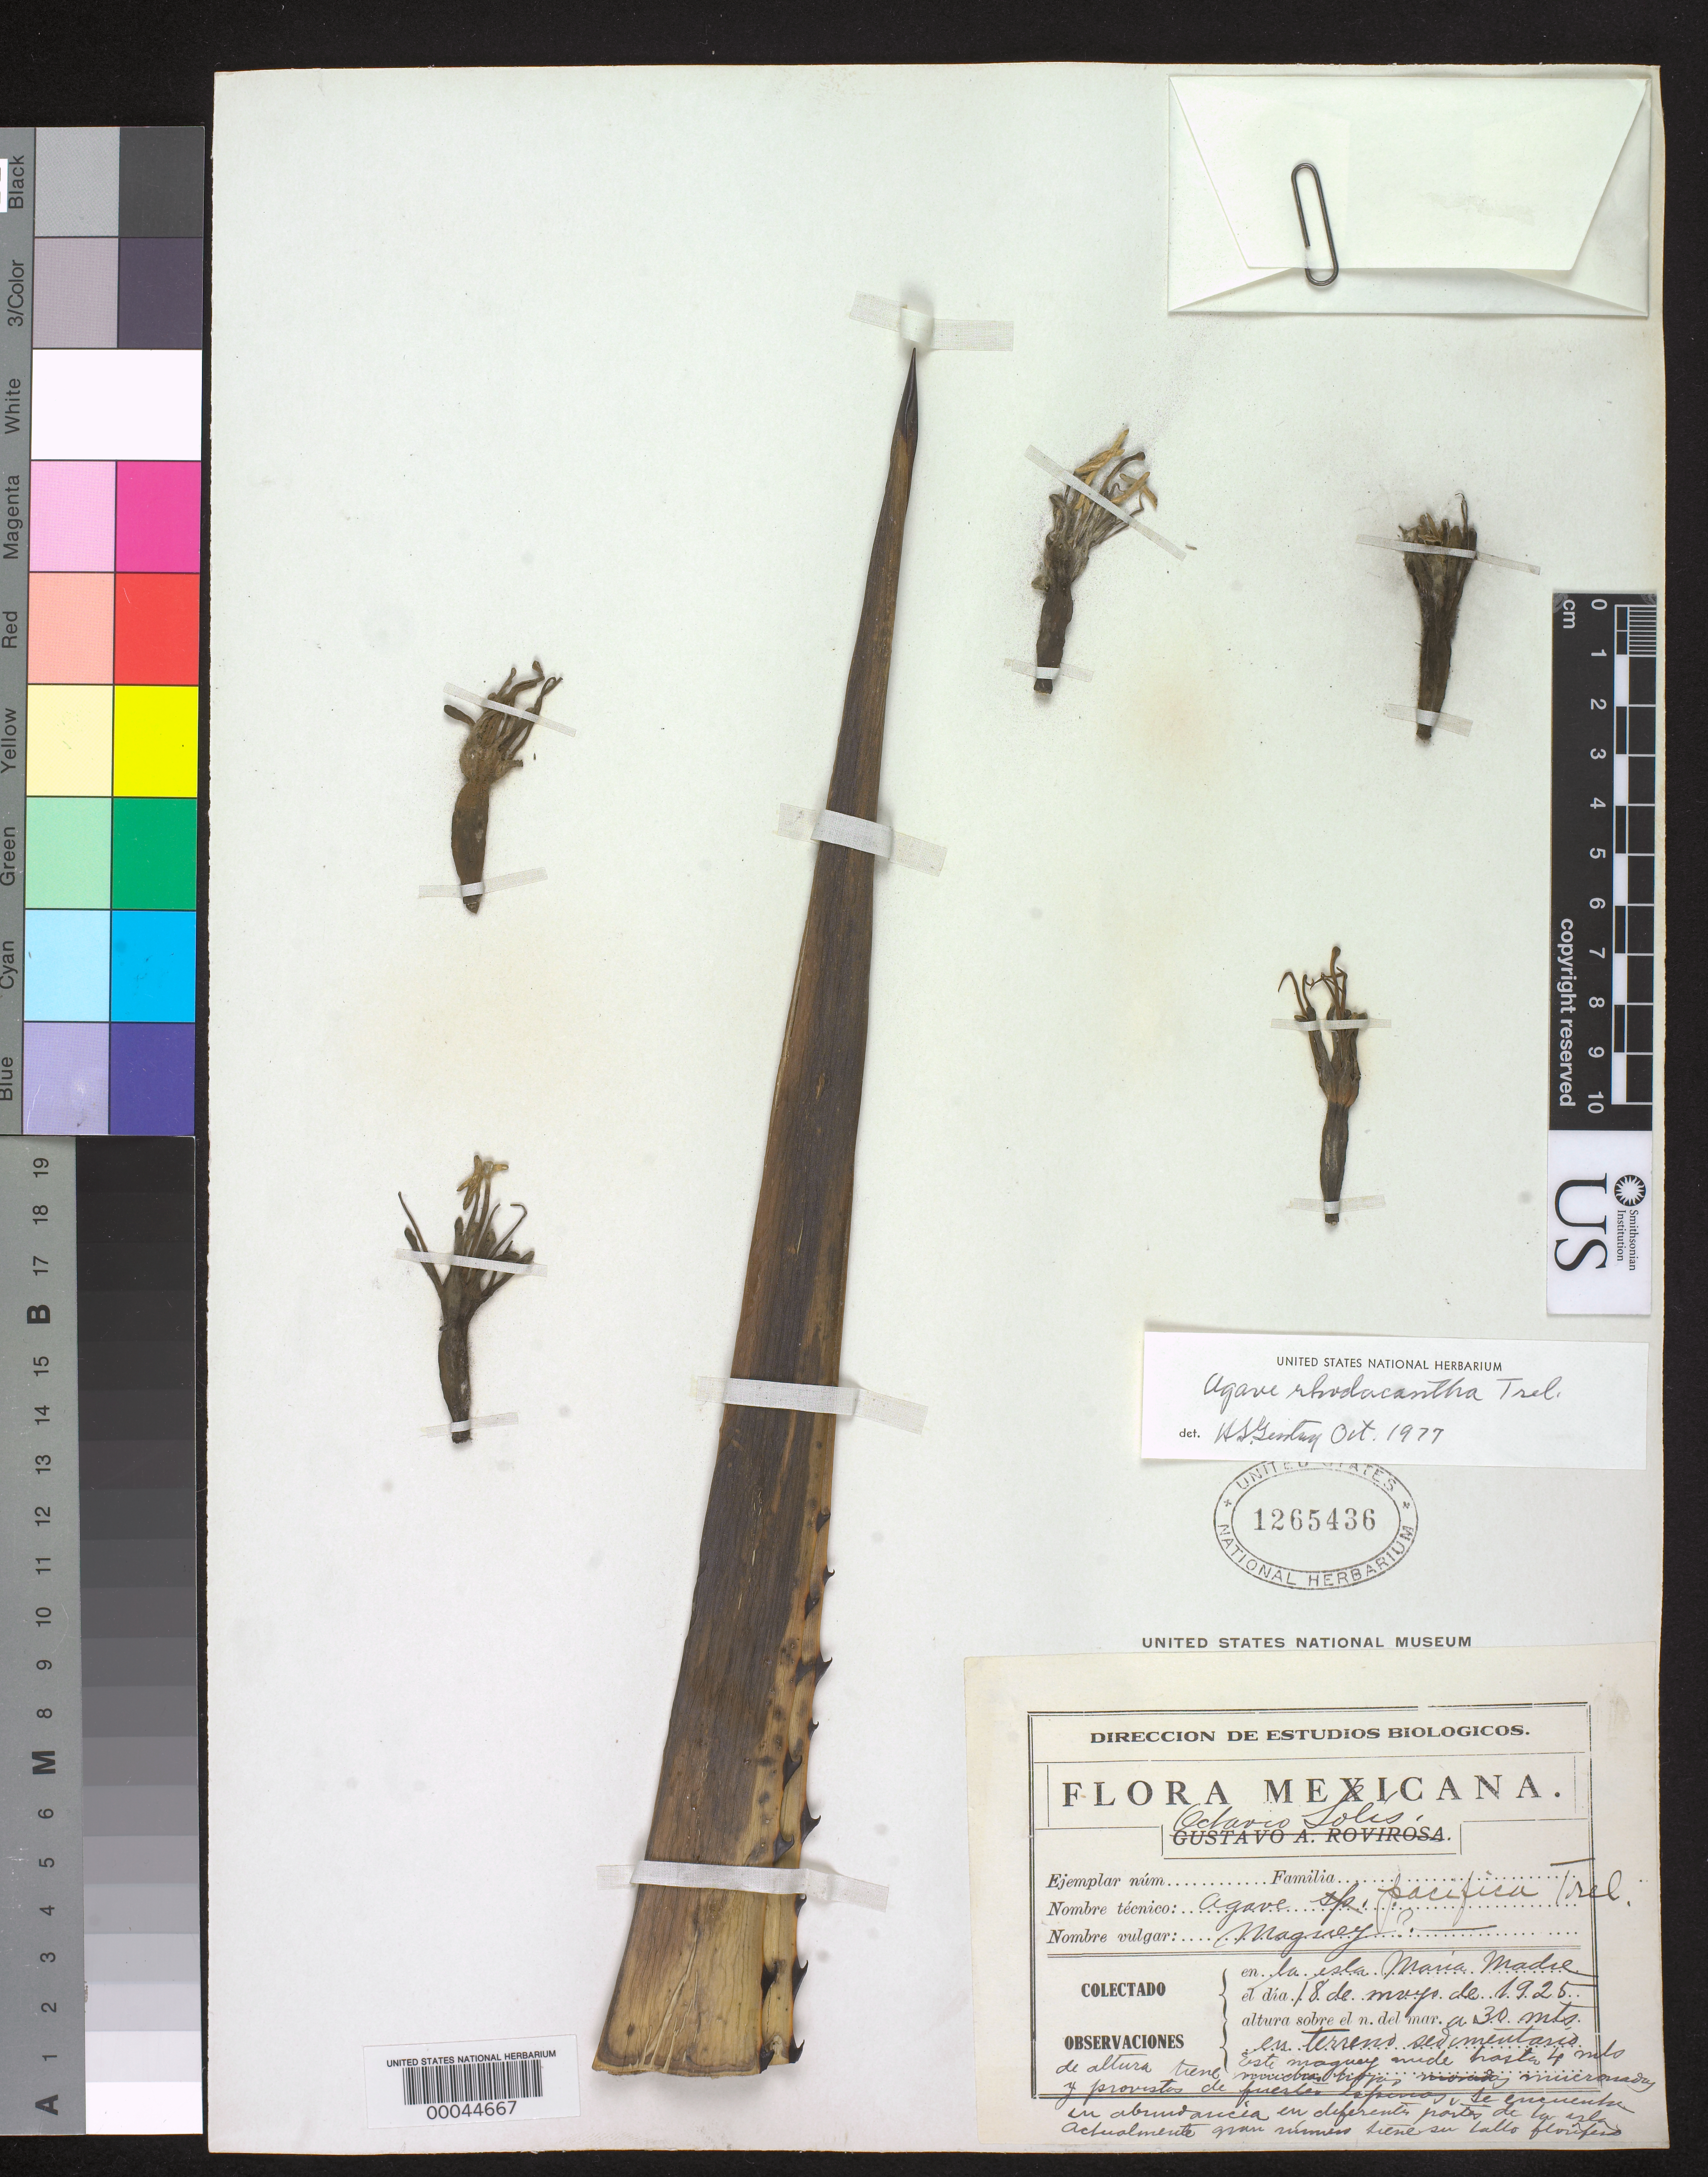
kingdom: Plantae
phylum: Tracheophyta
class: Liliopsida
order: Asparagales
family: Asparagaceae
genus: Agave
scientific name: Agave rhodacantha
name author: Trel.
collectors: O. Solis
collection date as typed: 18 May 1925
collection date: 1925-05-18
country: Mexico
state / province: Nayarit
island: Maria Madre Island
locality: Revillagigedo is; tres maria group; maria madre i [Tres Marias Is.]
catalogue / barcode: US 1265436